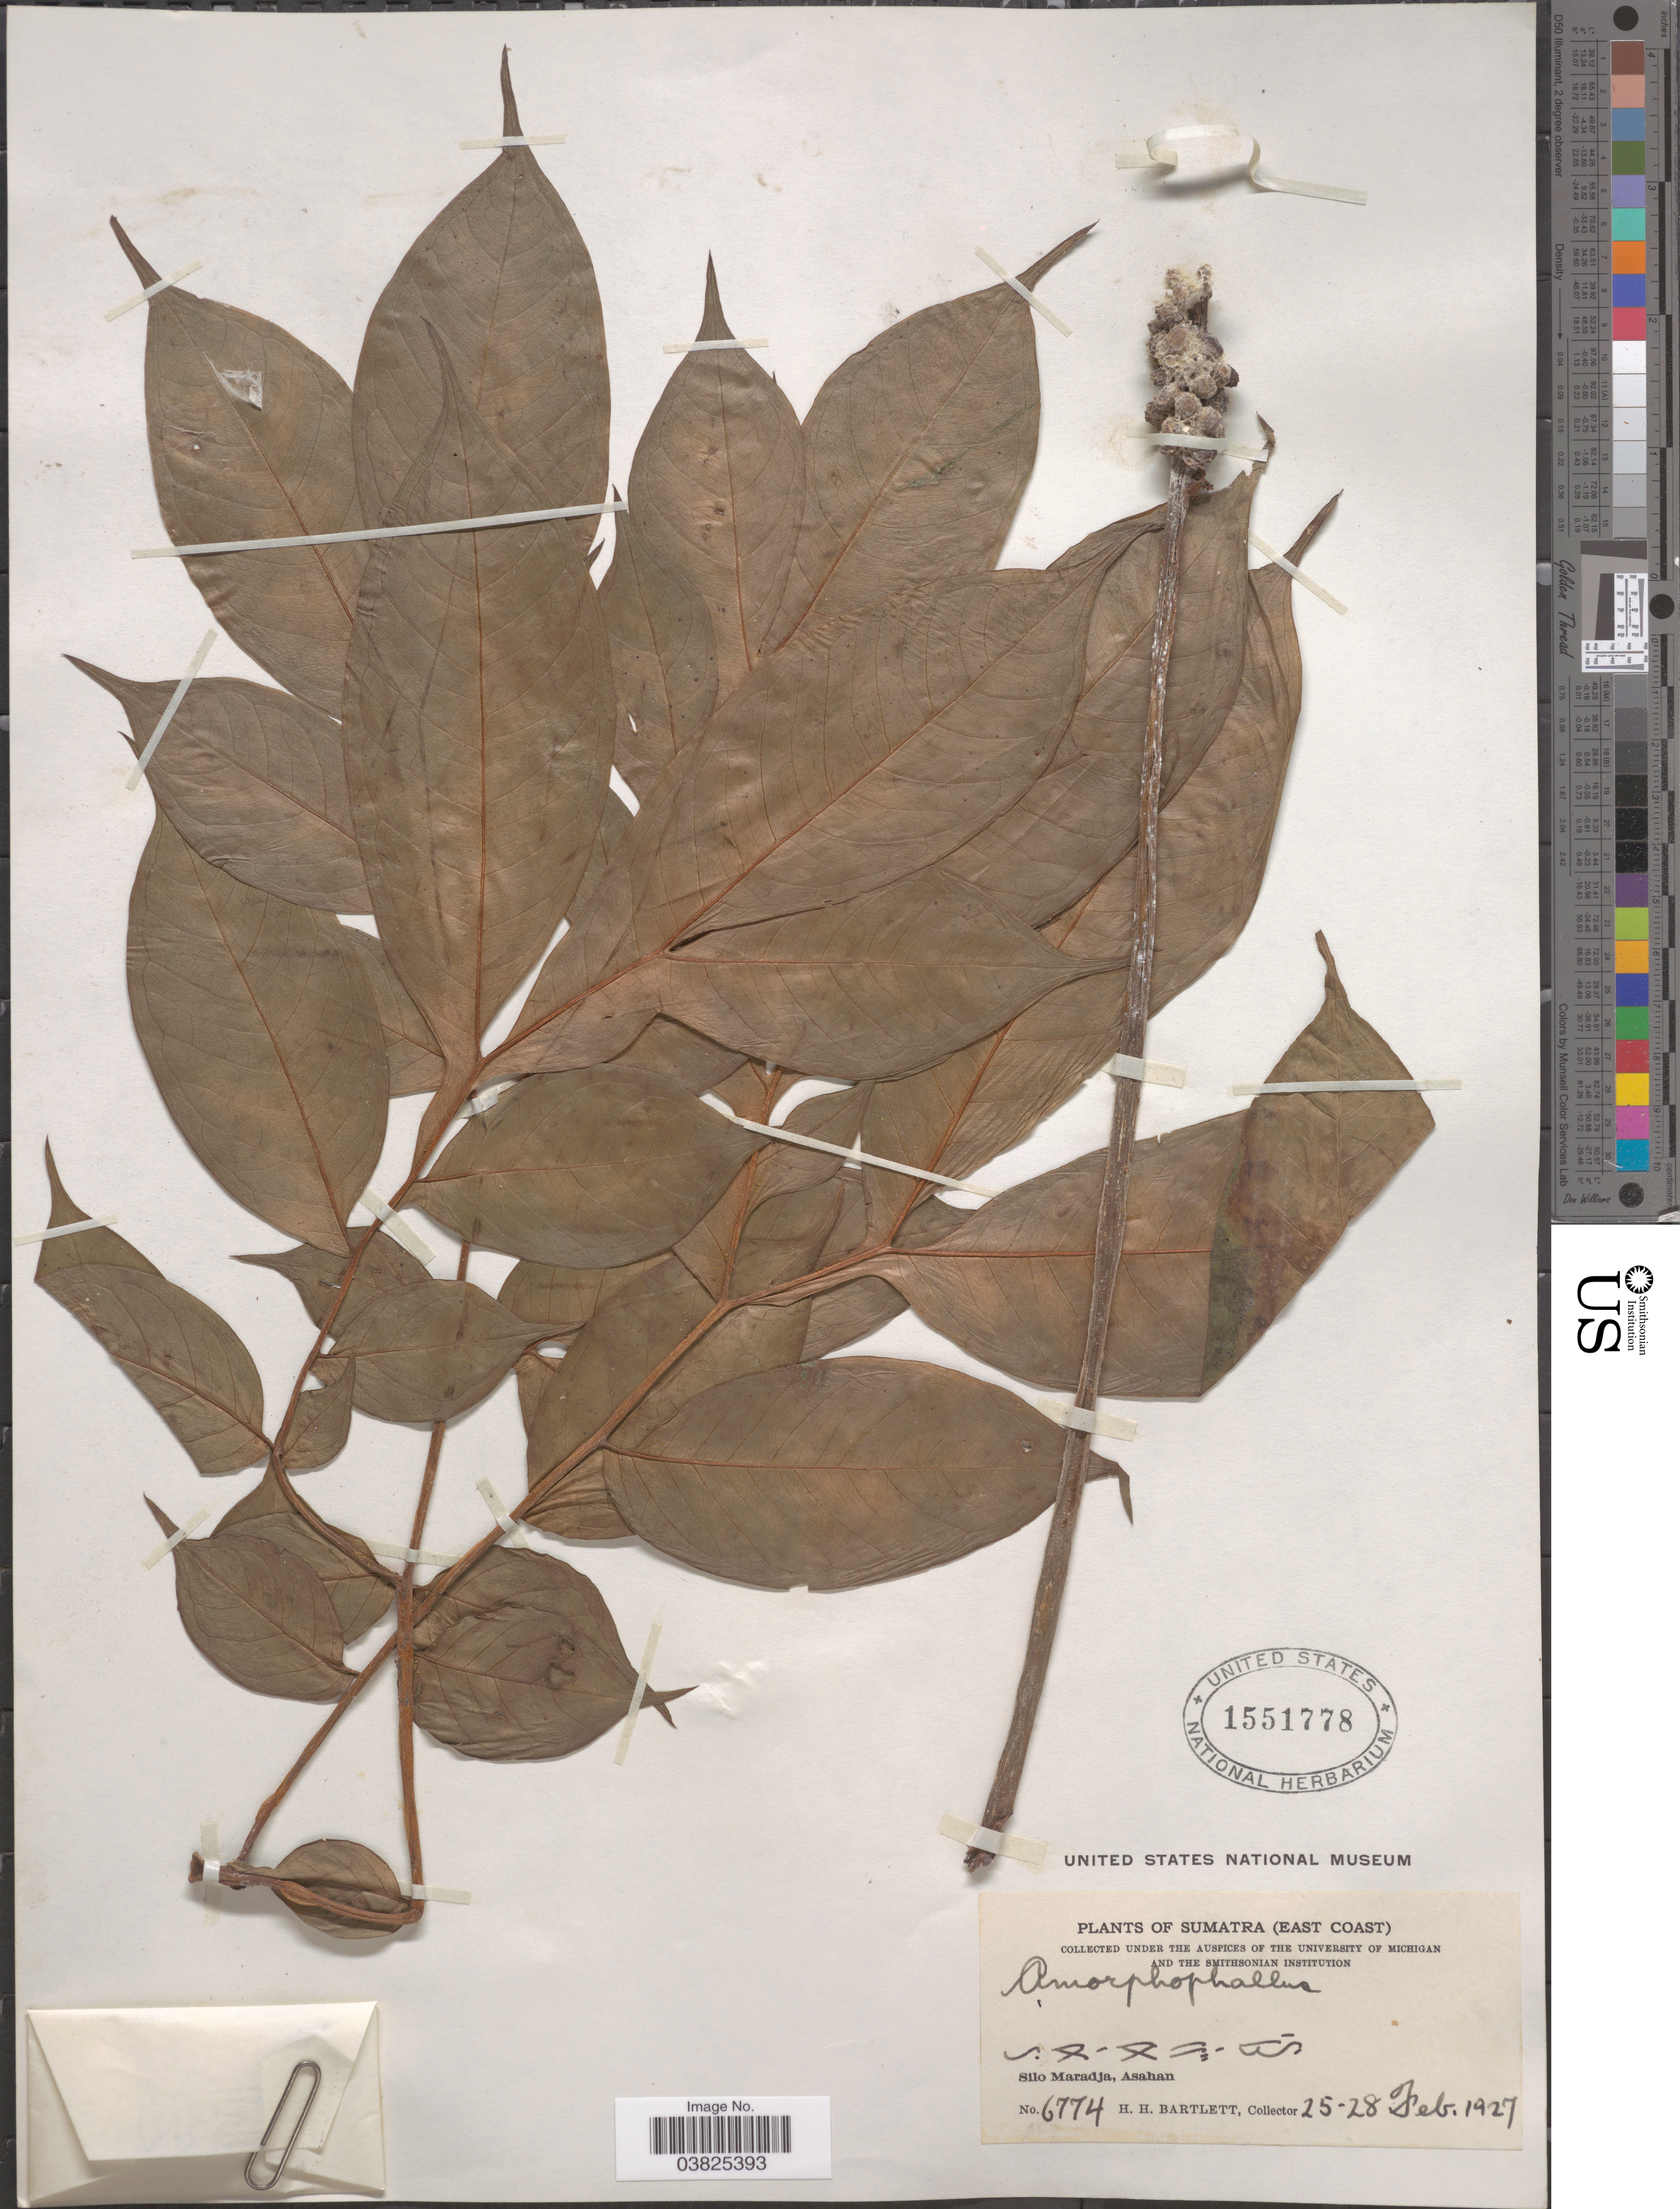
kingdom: Plantae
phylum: Tracheophyta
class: Liliopsida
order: Alismatales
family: Araceae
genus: Amorphophallus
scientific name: Amorphophallus sp.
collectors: H. H. Bartlett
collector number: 6774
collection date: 1927-02-25/1927-02-28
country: Indonesia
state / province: Sumatra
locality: East Coast. Silo Maradja, Asahan.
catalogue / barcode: US 1551778